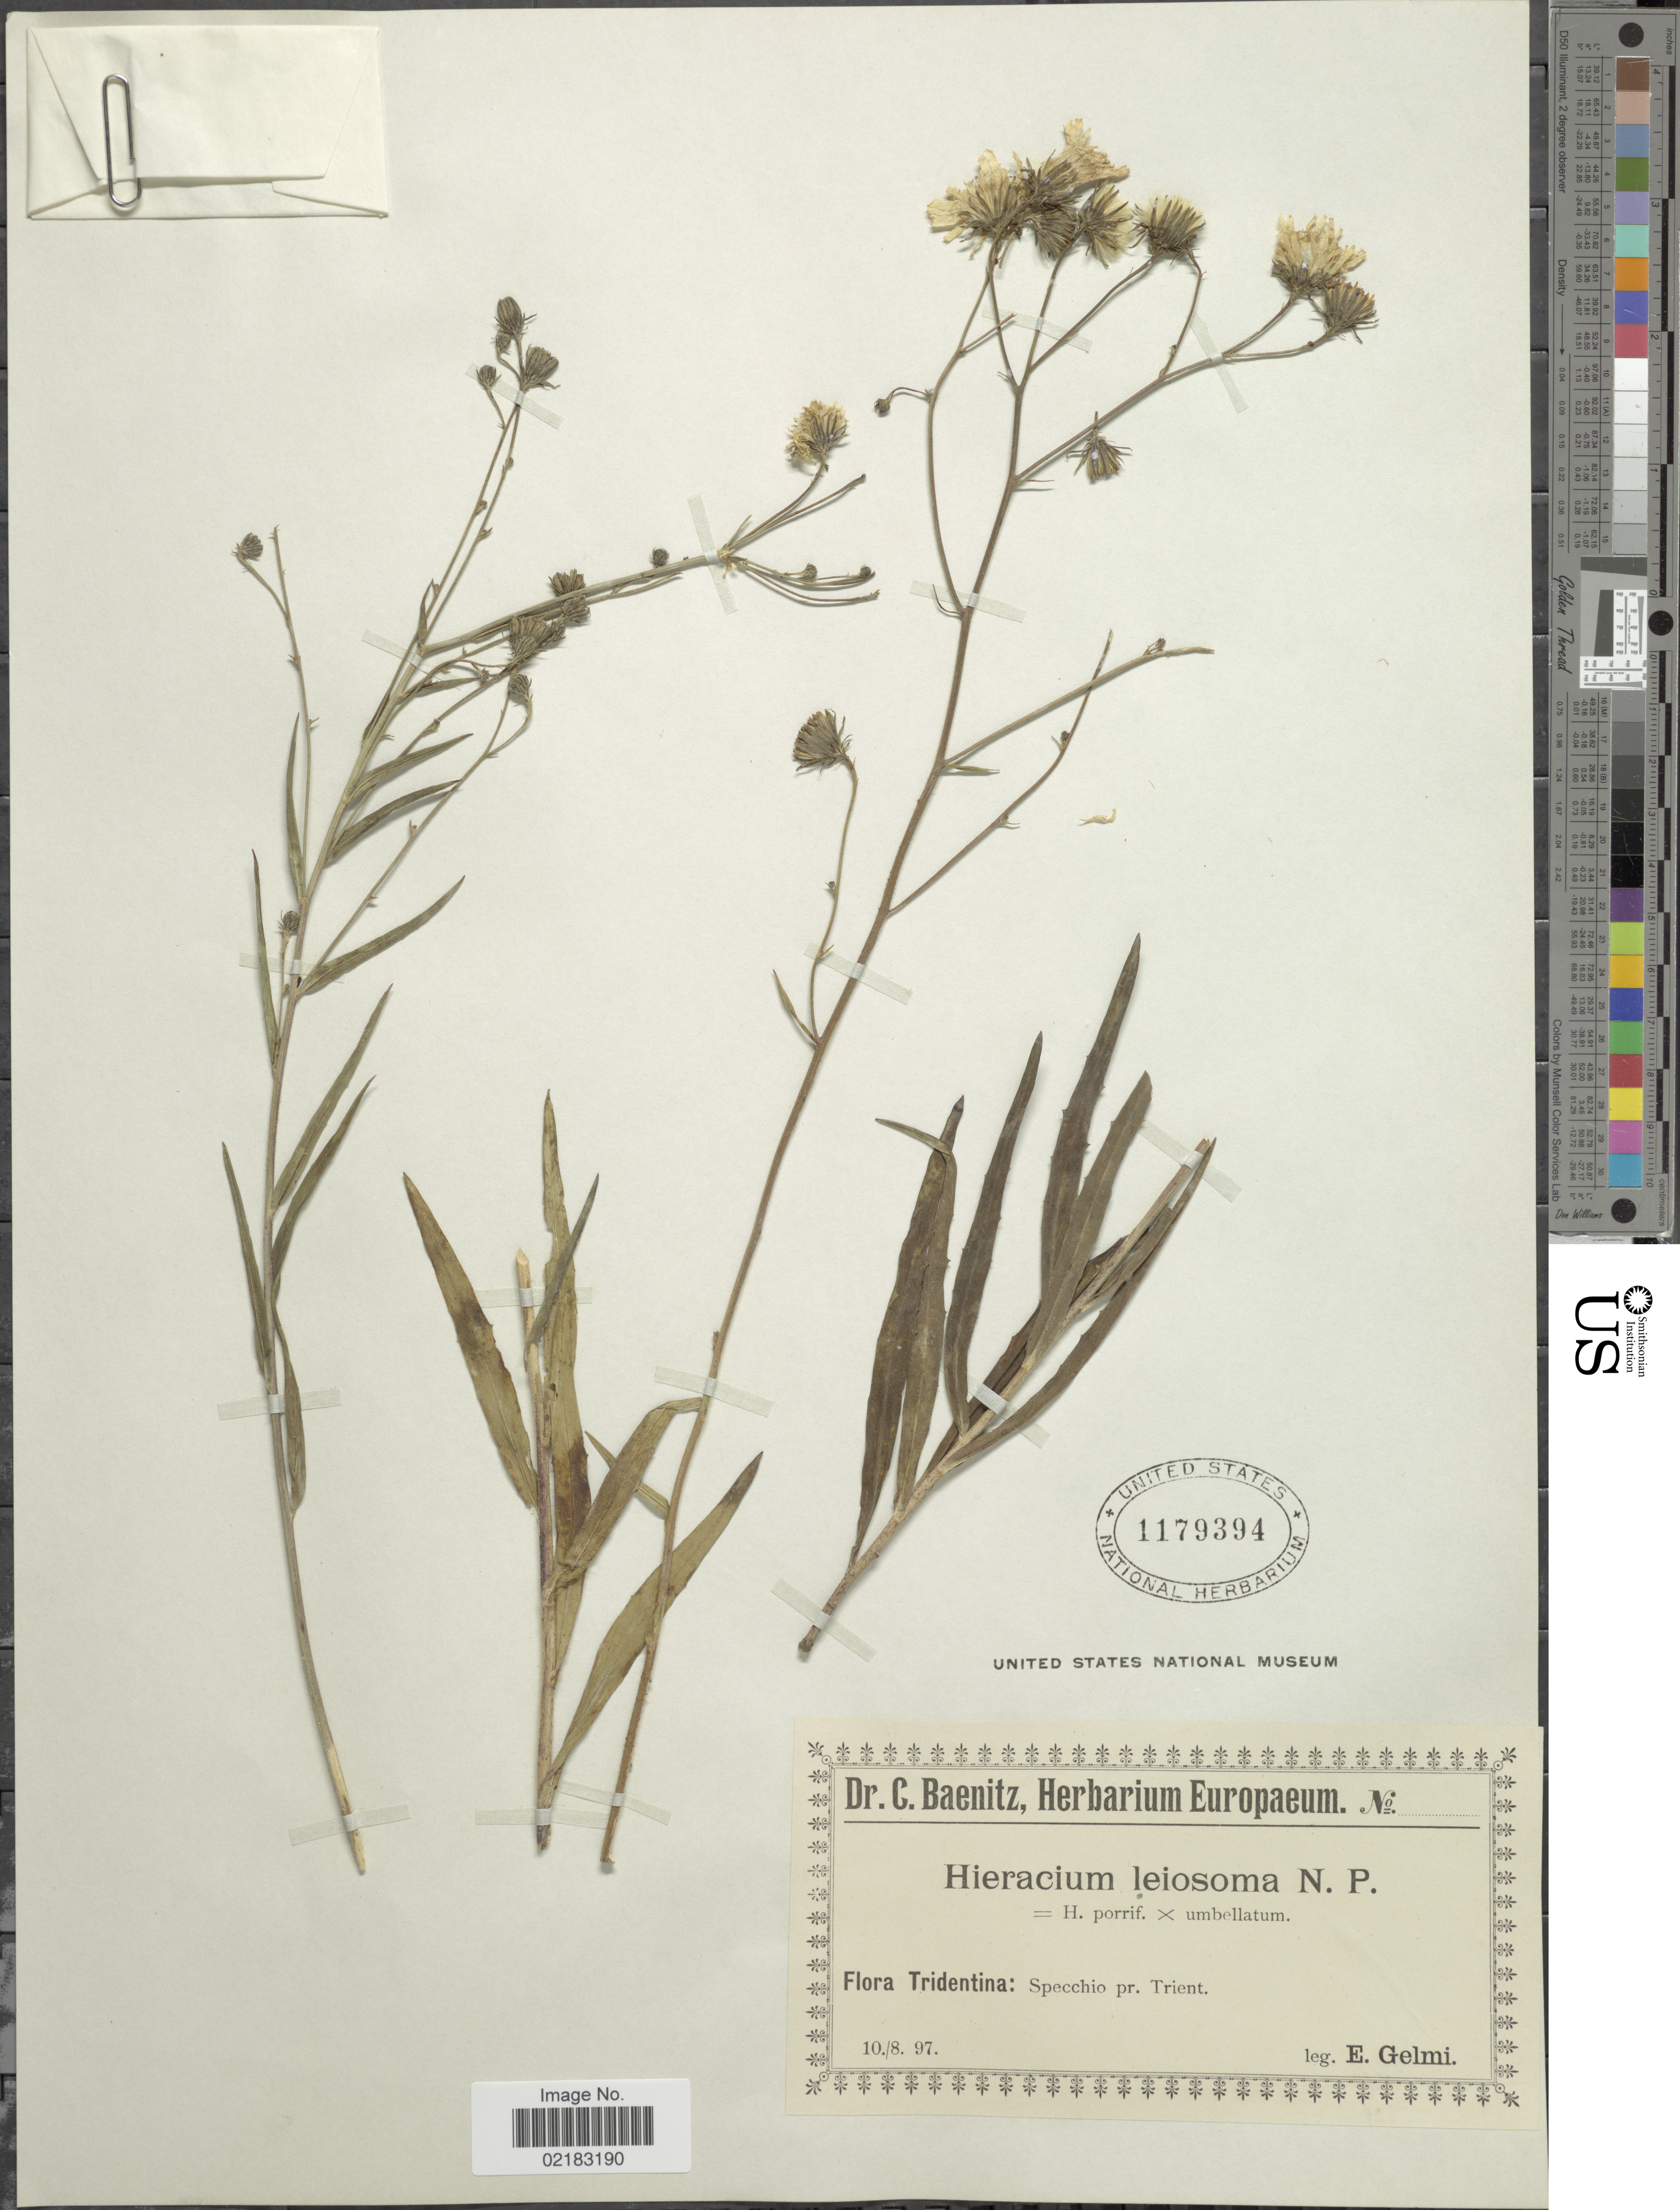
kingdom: Plantae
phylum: Tracheophyta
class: Magnoliopsida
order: Asterales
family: Asteraceae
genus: Hieracium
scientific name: Hieracium leiocephalum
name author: Bartl. ex Griseb.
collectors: -. Gelmi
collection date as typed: Transcribed d/m/y: 10/8/97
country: Italy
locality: Trindentina: Specchio pr. Trient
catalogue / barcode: US 1179394